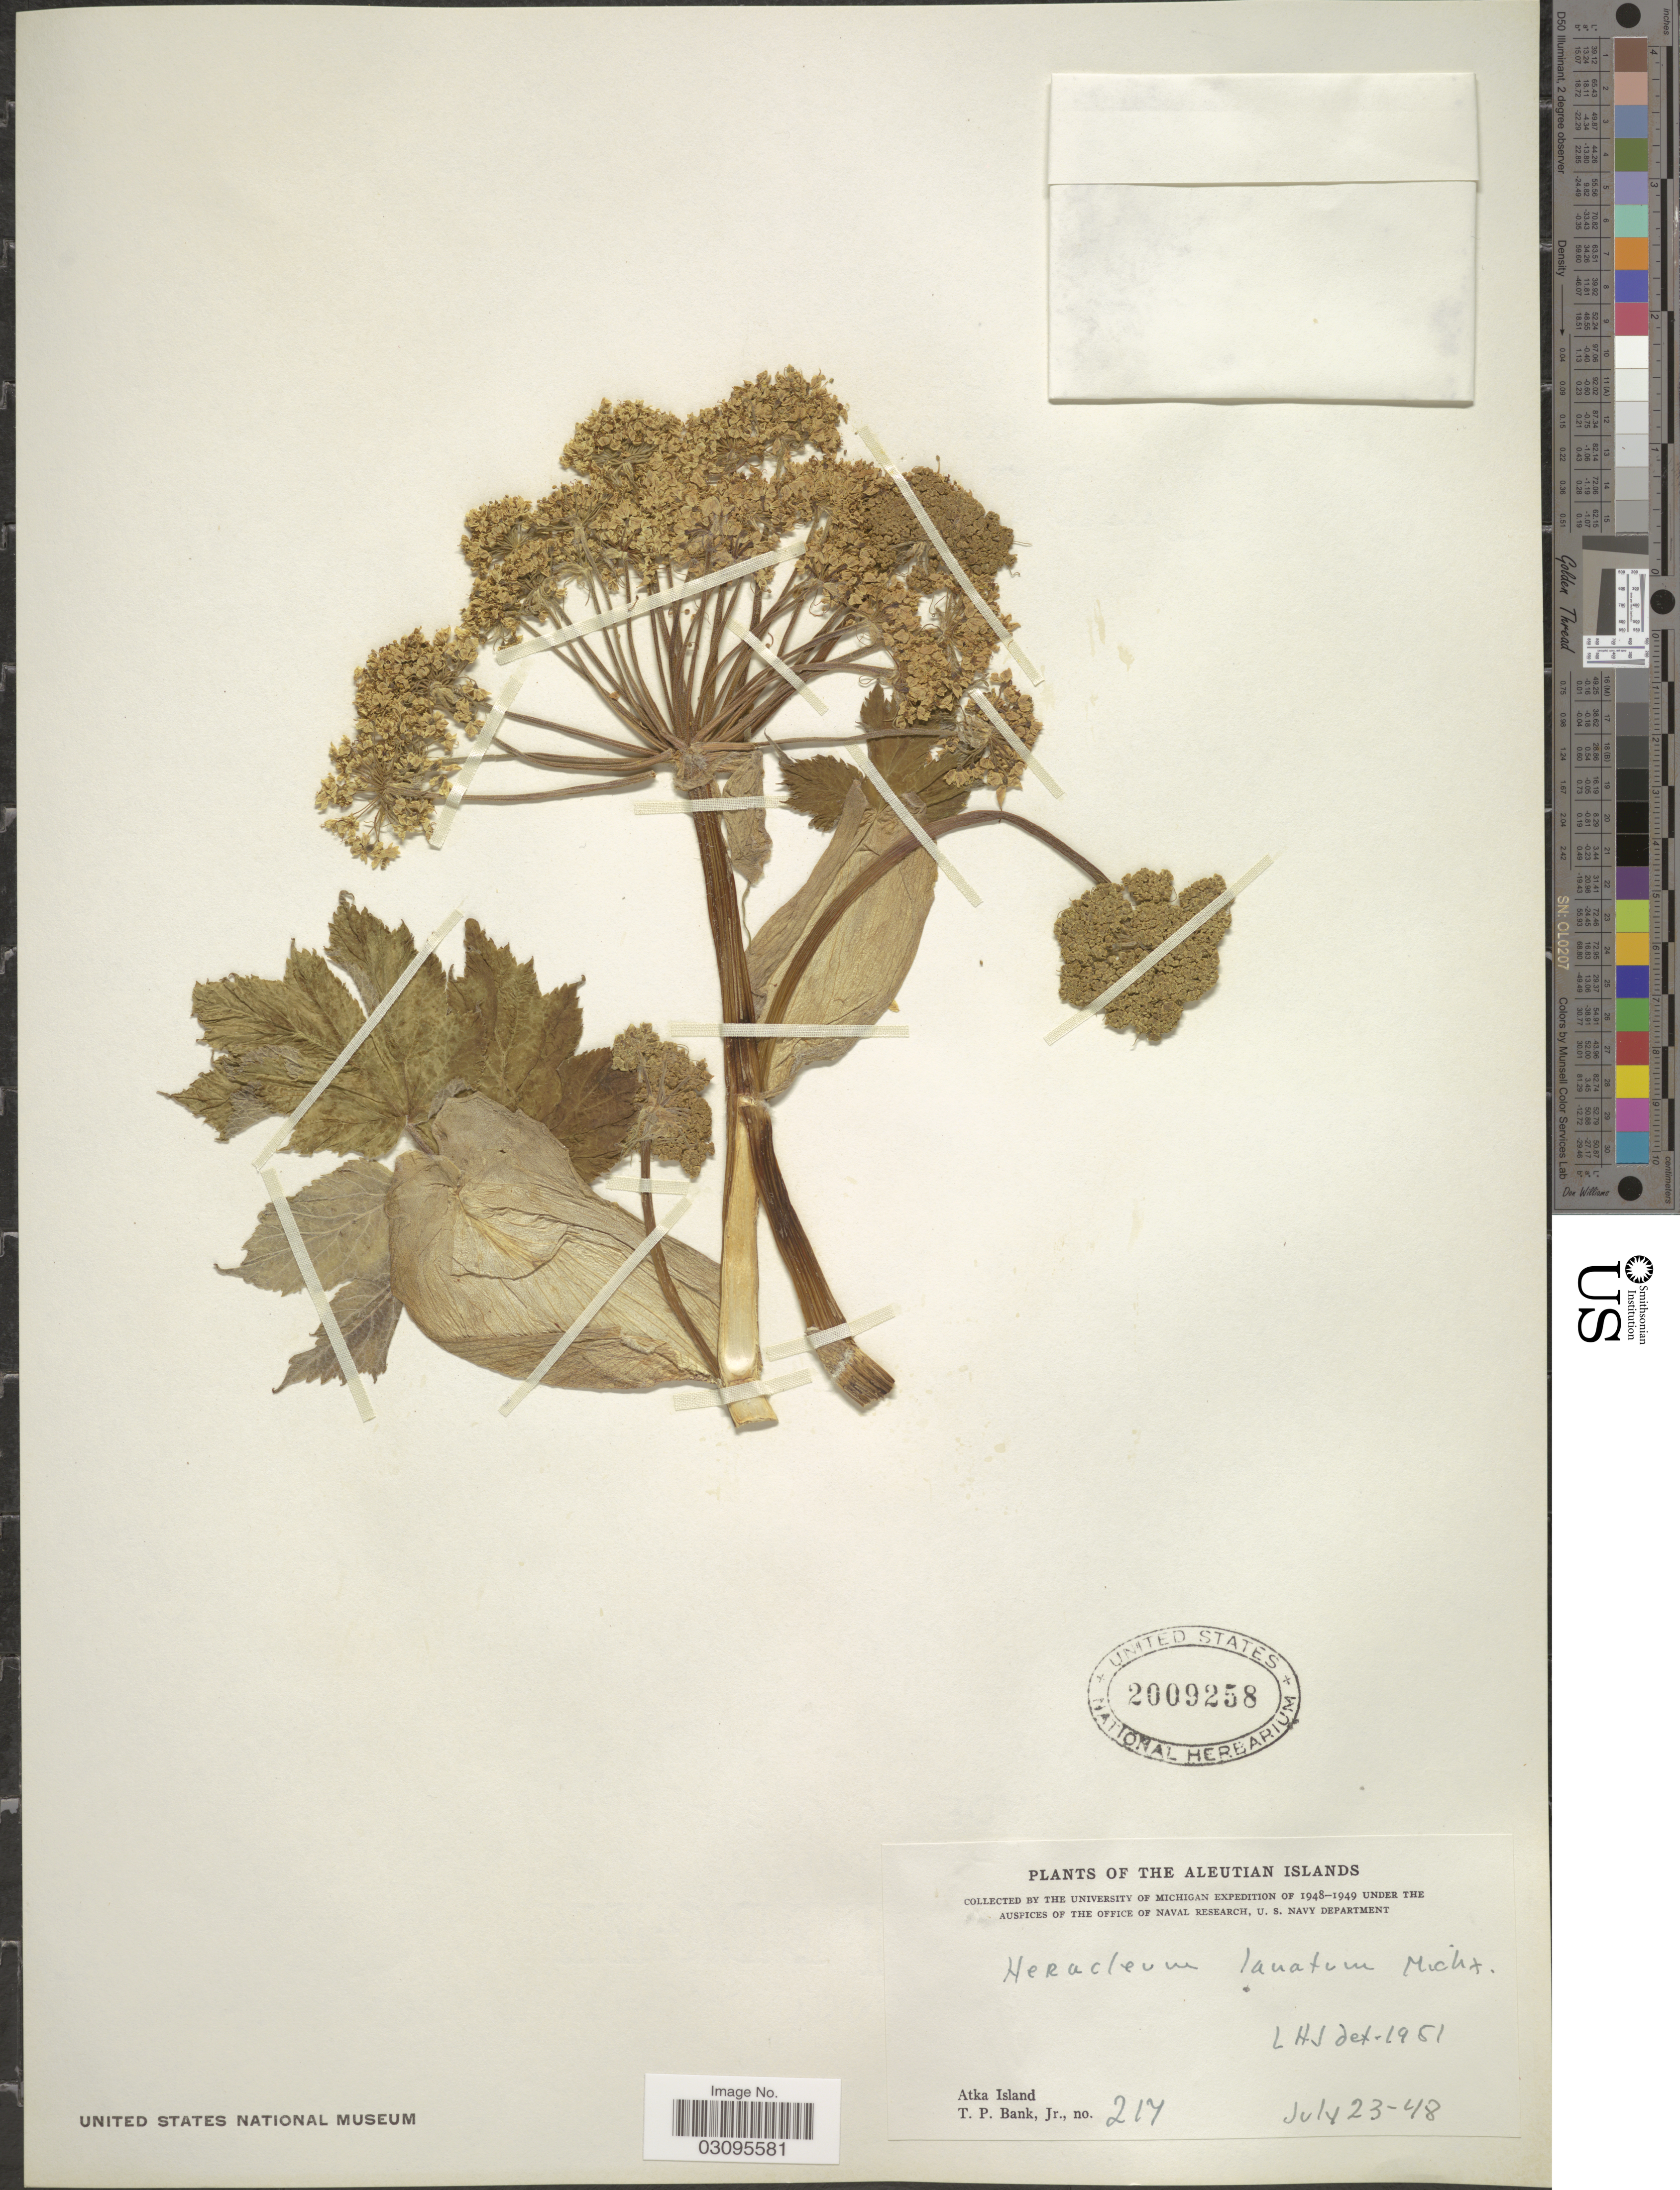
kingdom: Plantae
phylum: Tracheophyta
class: Magnoliopsida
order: Apiales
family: Apiaceae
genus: Heracleum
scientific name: Heracleum lanatum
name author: Michx.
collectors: T. Bank Jr.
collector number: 217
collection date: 1948-07-23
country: United States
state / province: Alaska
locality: The Aleutian Islands, Atka Island.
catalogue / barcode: US 2009258